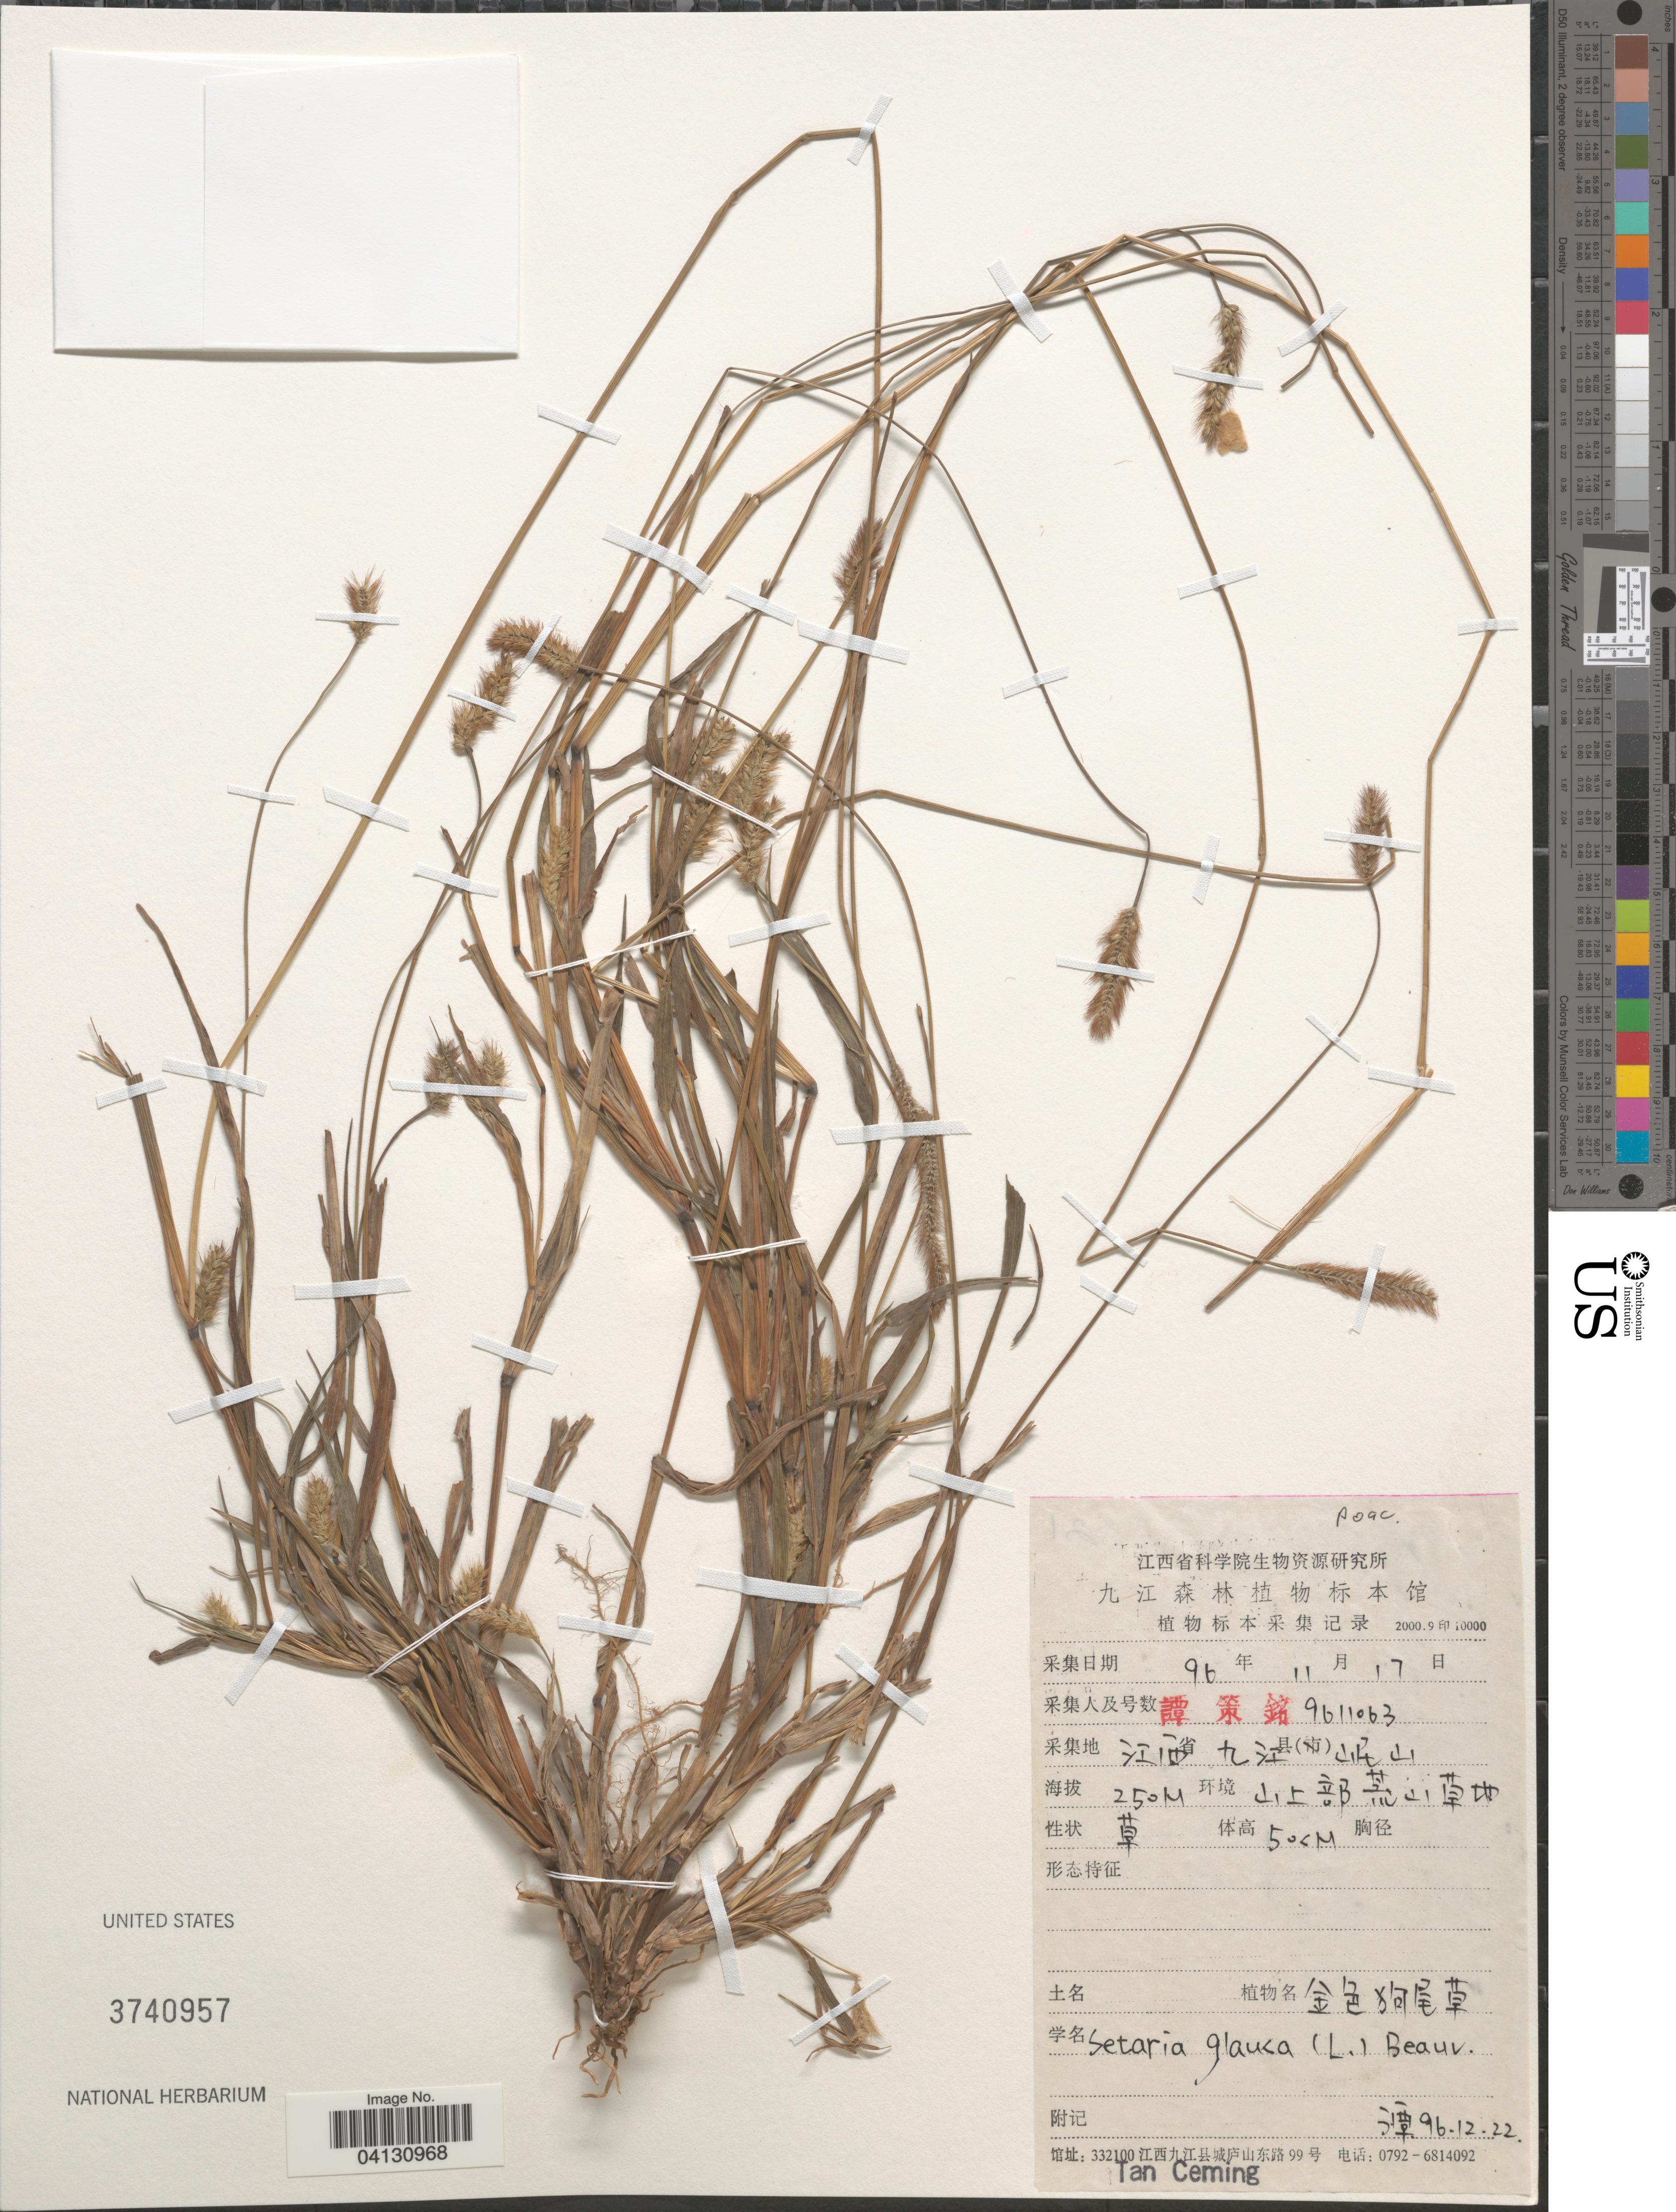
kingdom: Plantae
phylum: Tracheophyta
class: Liliopsida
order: Poales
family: Poaceae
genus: Setaria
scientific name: Setaria pumila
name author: (Poir.) Roem. & Schult.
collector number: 9611063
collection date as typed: Transcribed d/m/y: 17/11/96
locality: X. Tan Ceming.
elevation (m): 250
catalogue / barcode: US 3740957